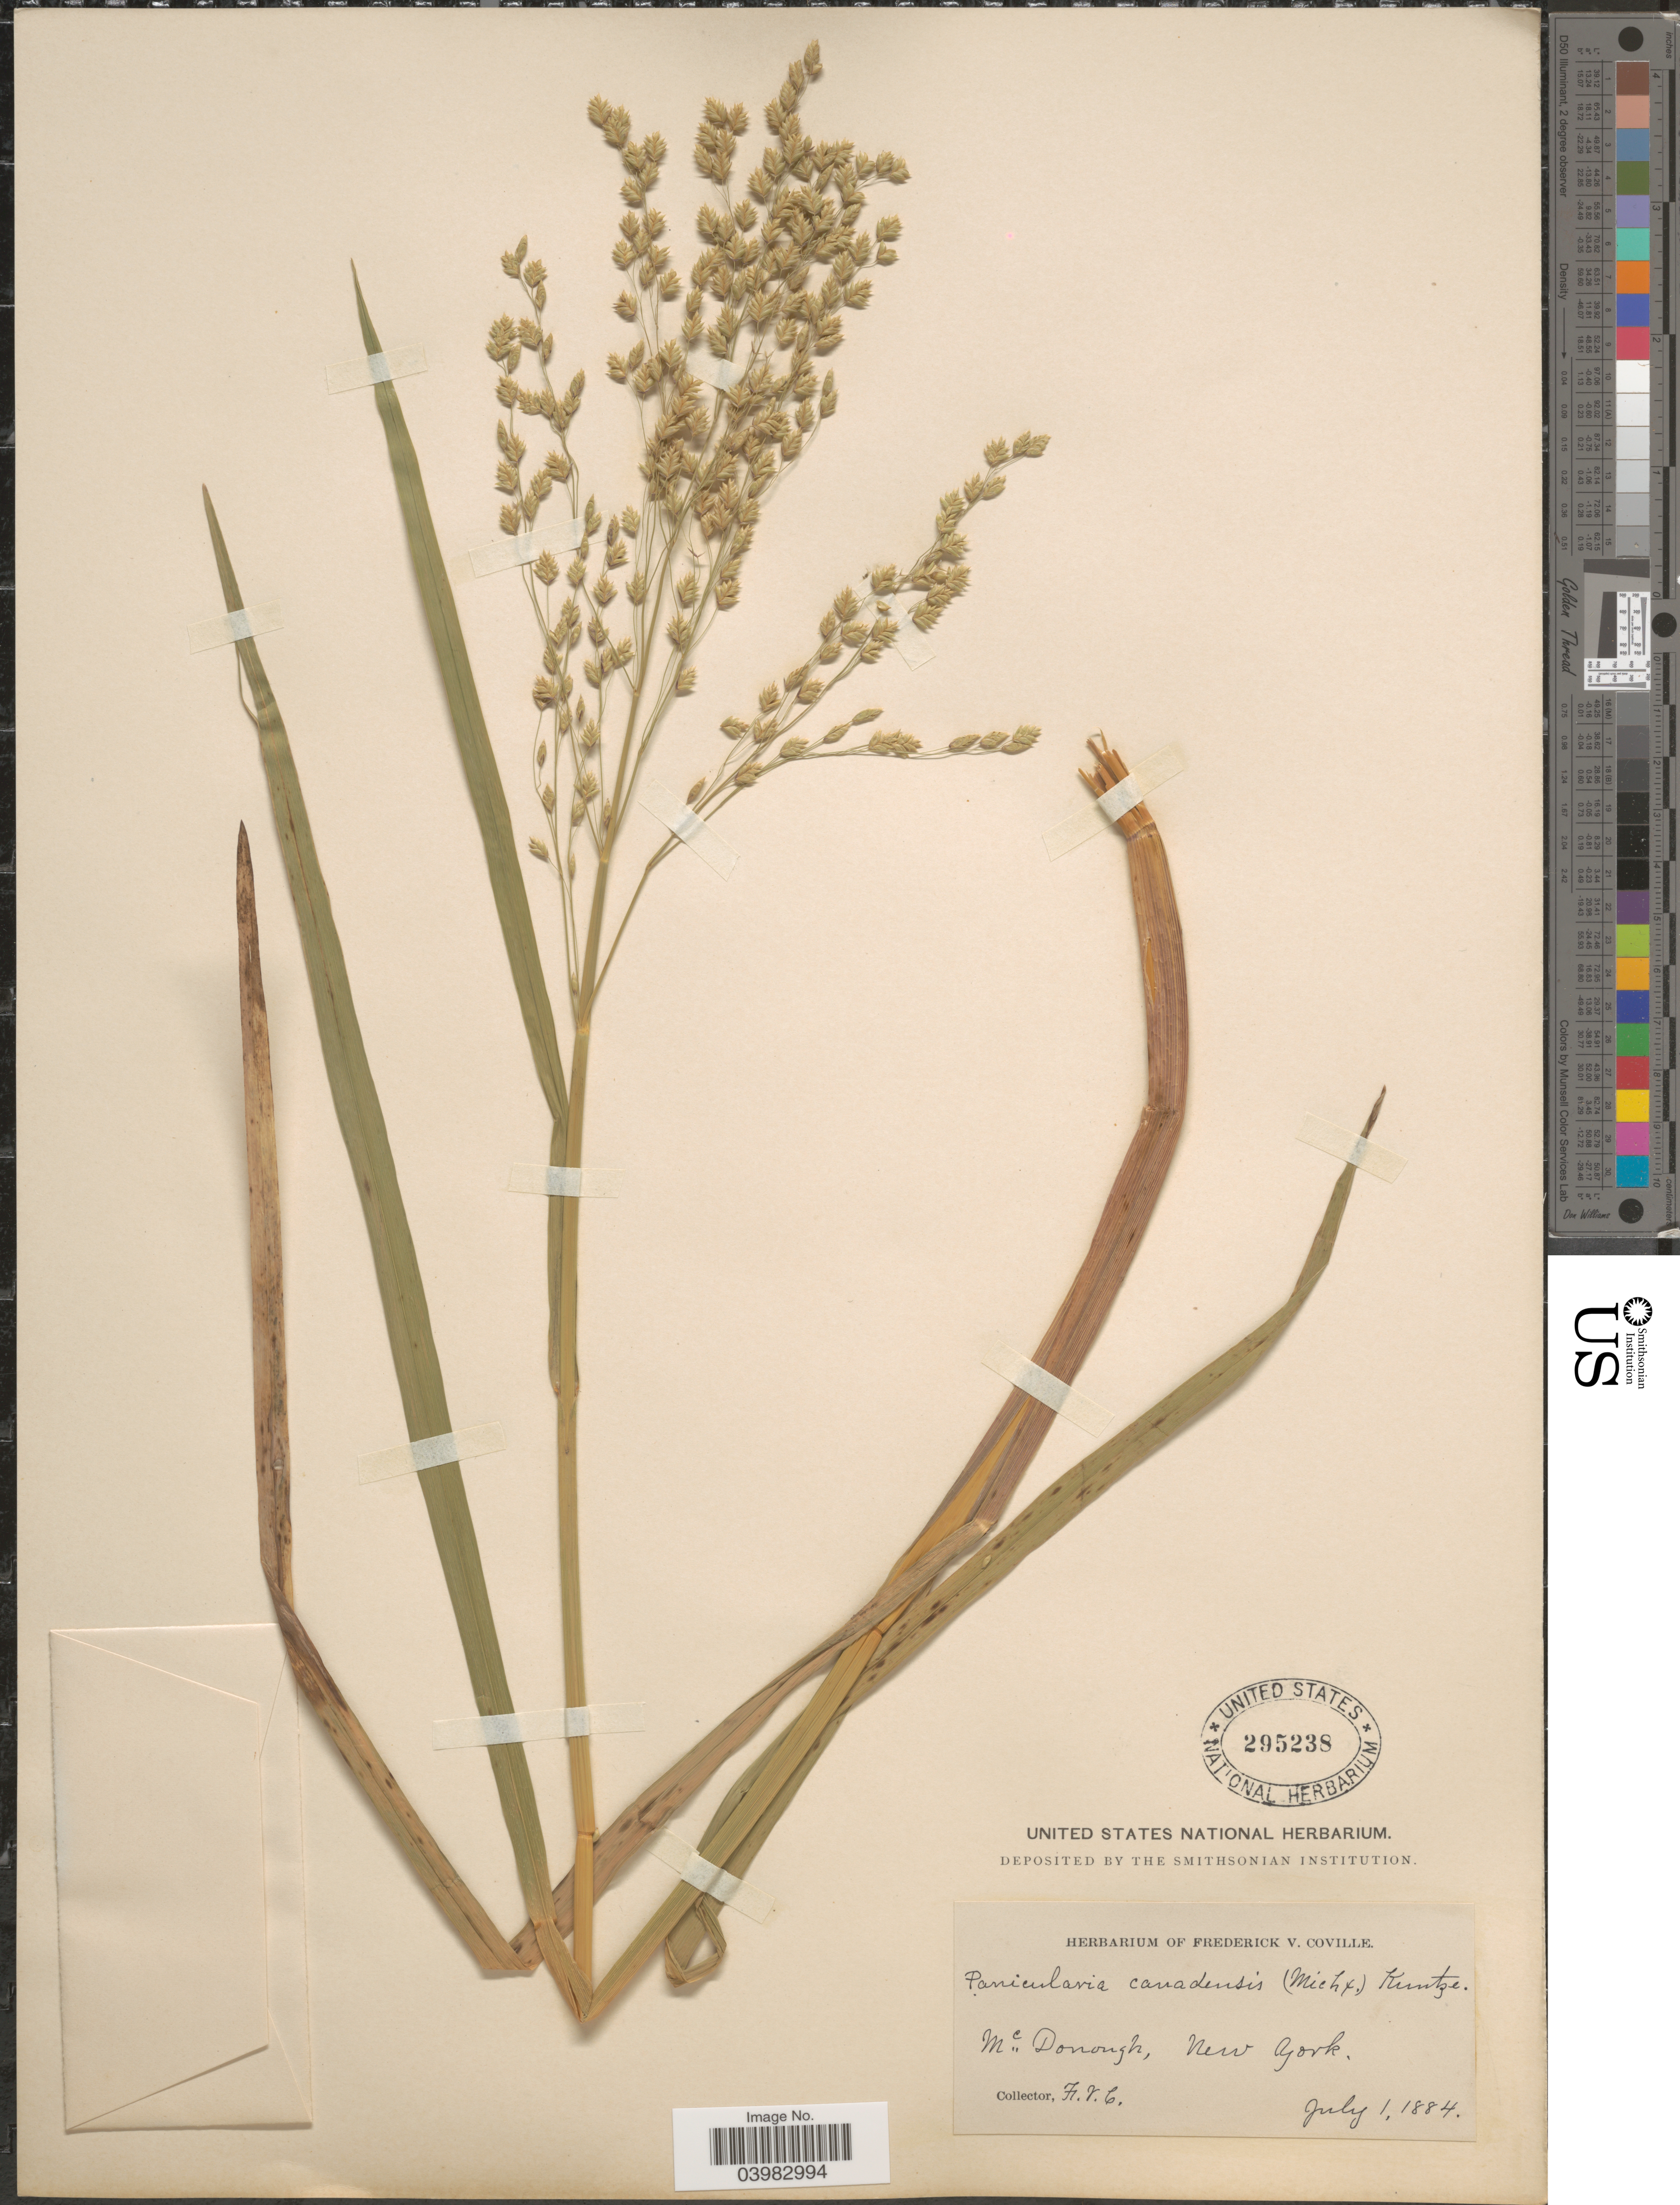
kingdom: Plantae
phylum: Tracheophyta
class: Liliopsida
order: Poales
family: Poaceae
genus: Glyceria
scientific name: Glyceria canadensis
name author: (Michx.) Trin.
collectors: F. V. Coville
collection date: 1884-07-01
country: United States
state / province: New York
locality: McDonough.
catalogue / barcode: US 295238